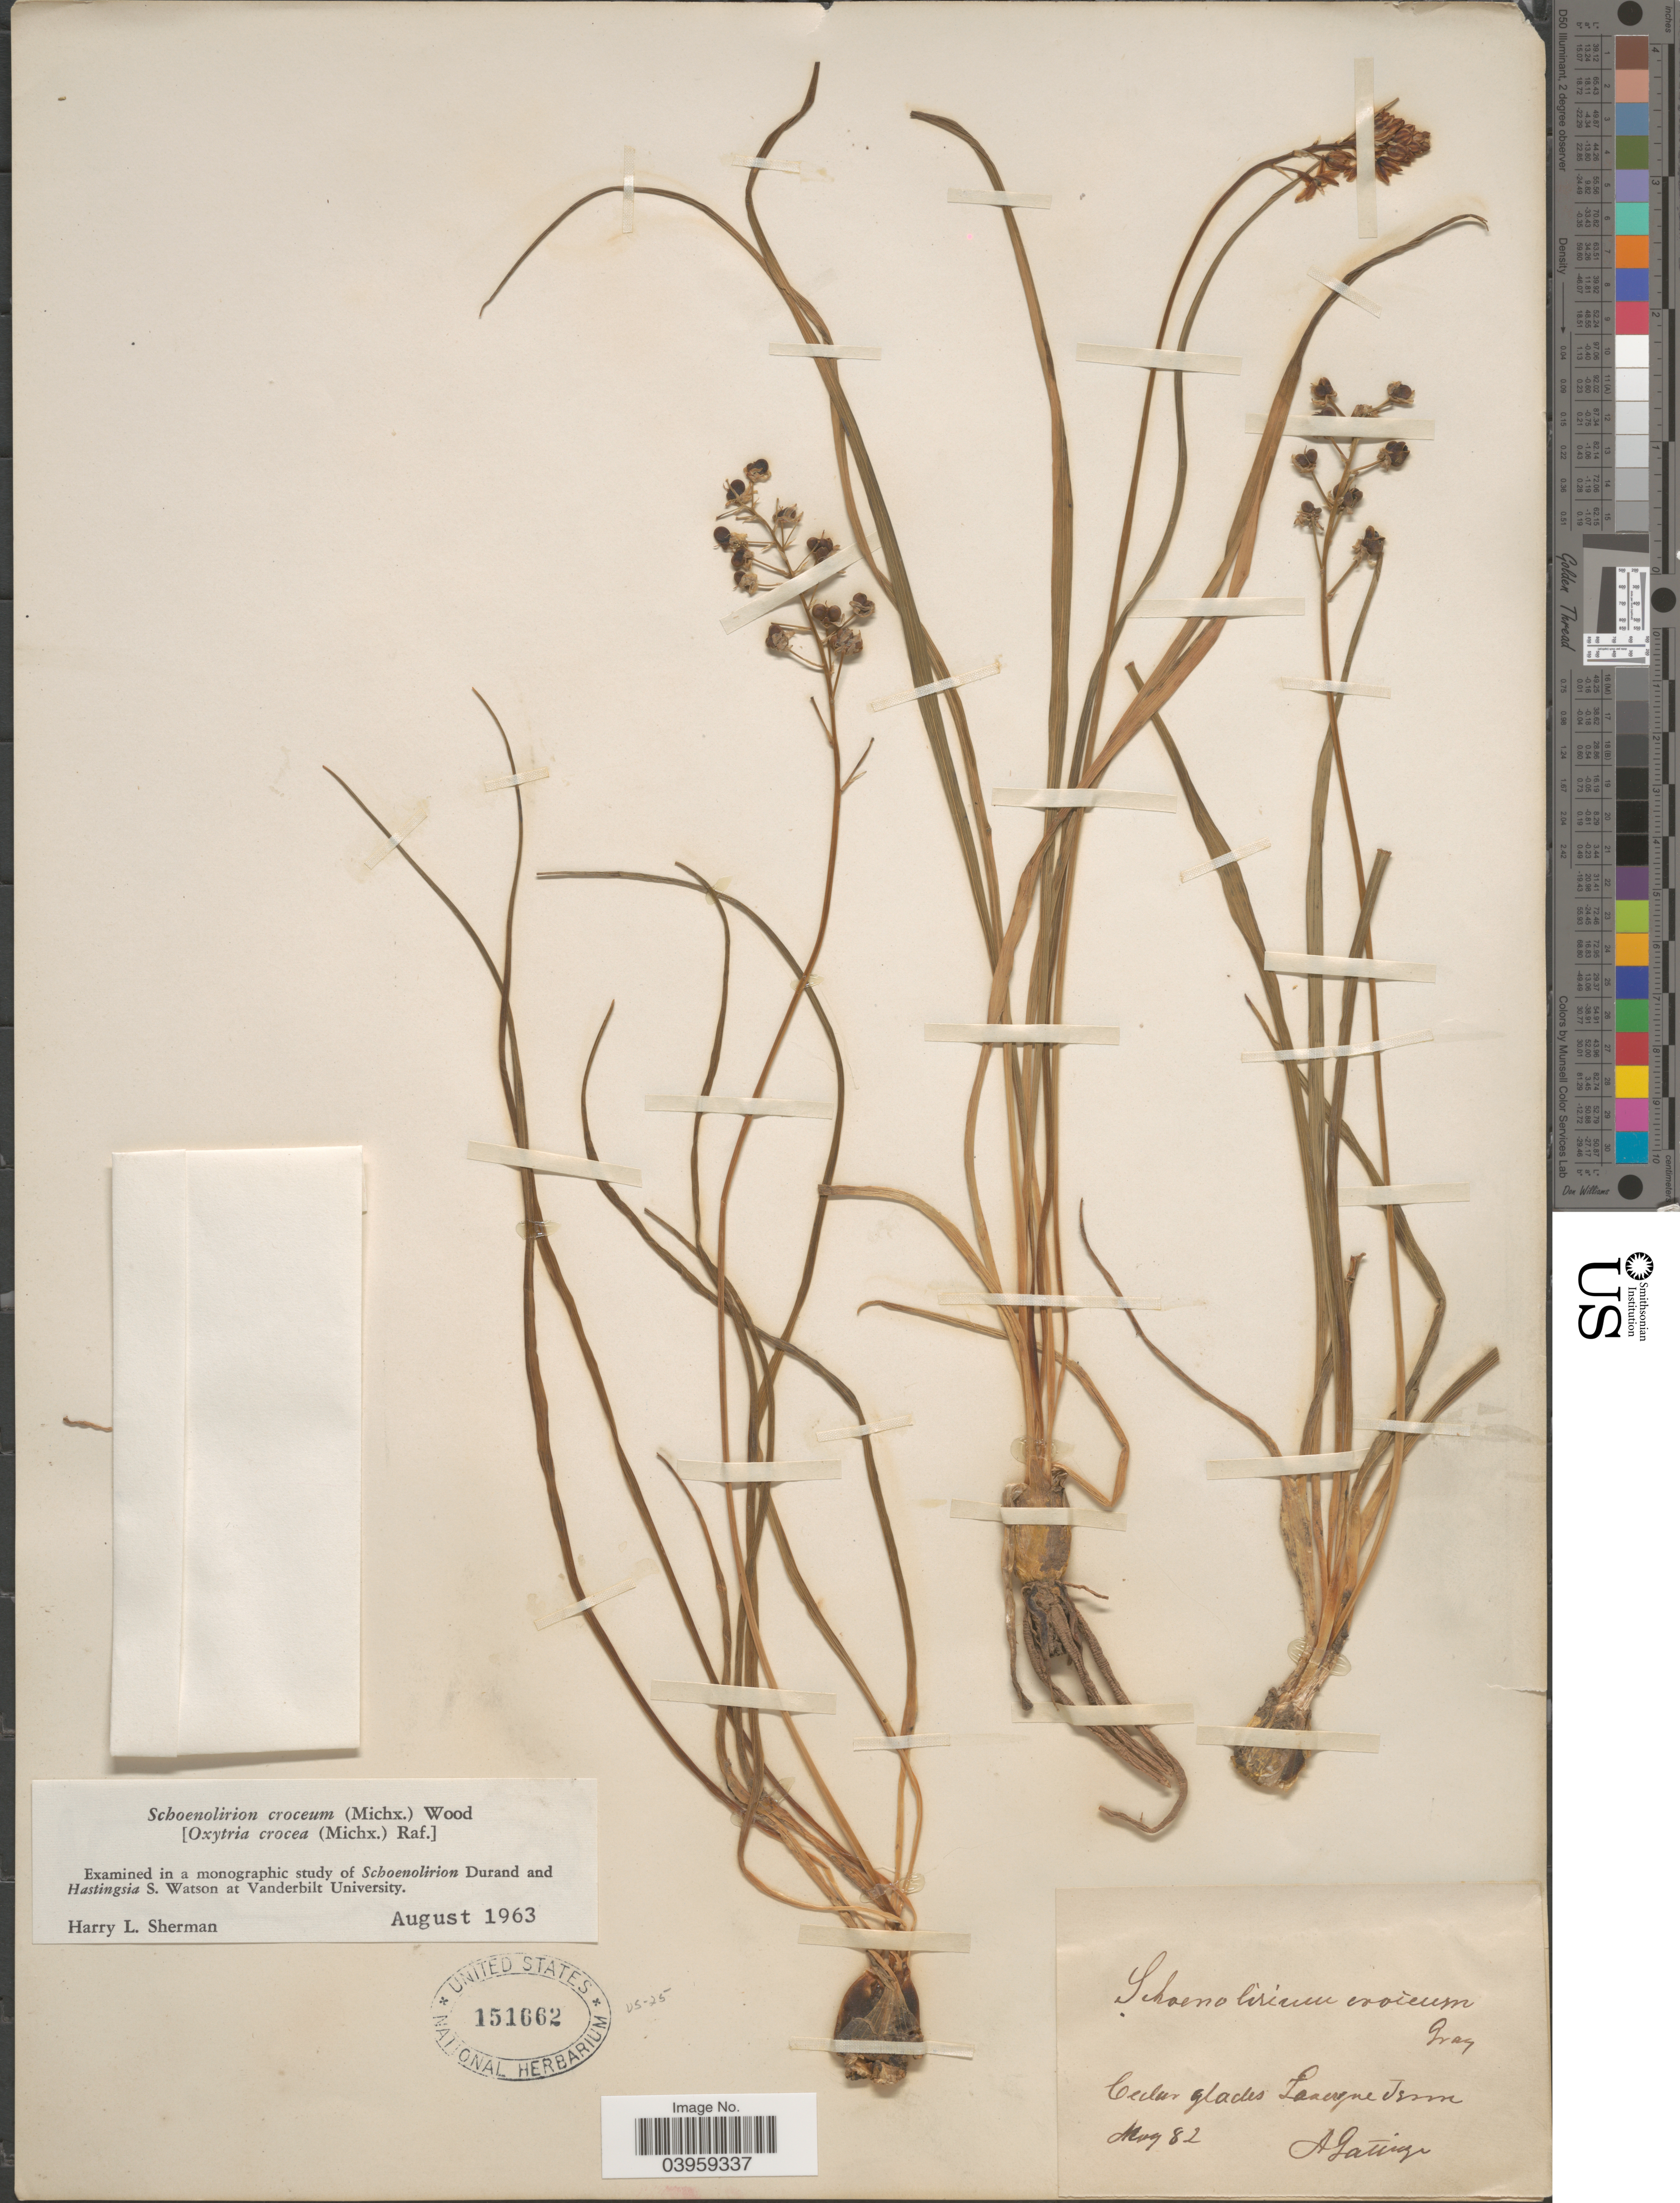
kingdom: Plantae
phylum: Tracheophyta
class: Liliopsida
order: Asparagales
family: Asparagaceae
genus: Schoenolirion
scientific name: Schoenolirion croceum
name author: (Michx.) Alph. Wood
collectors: A. Gattinger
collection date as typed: Transcribed d/m/y: /5/82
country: United States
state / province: Tennessee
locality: Cedar glades Lavergne.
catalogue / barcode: US 151662